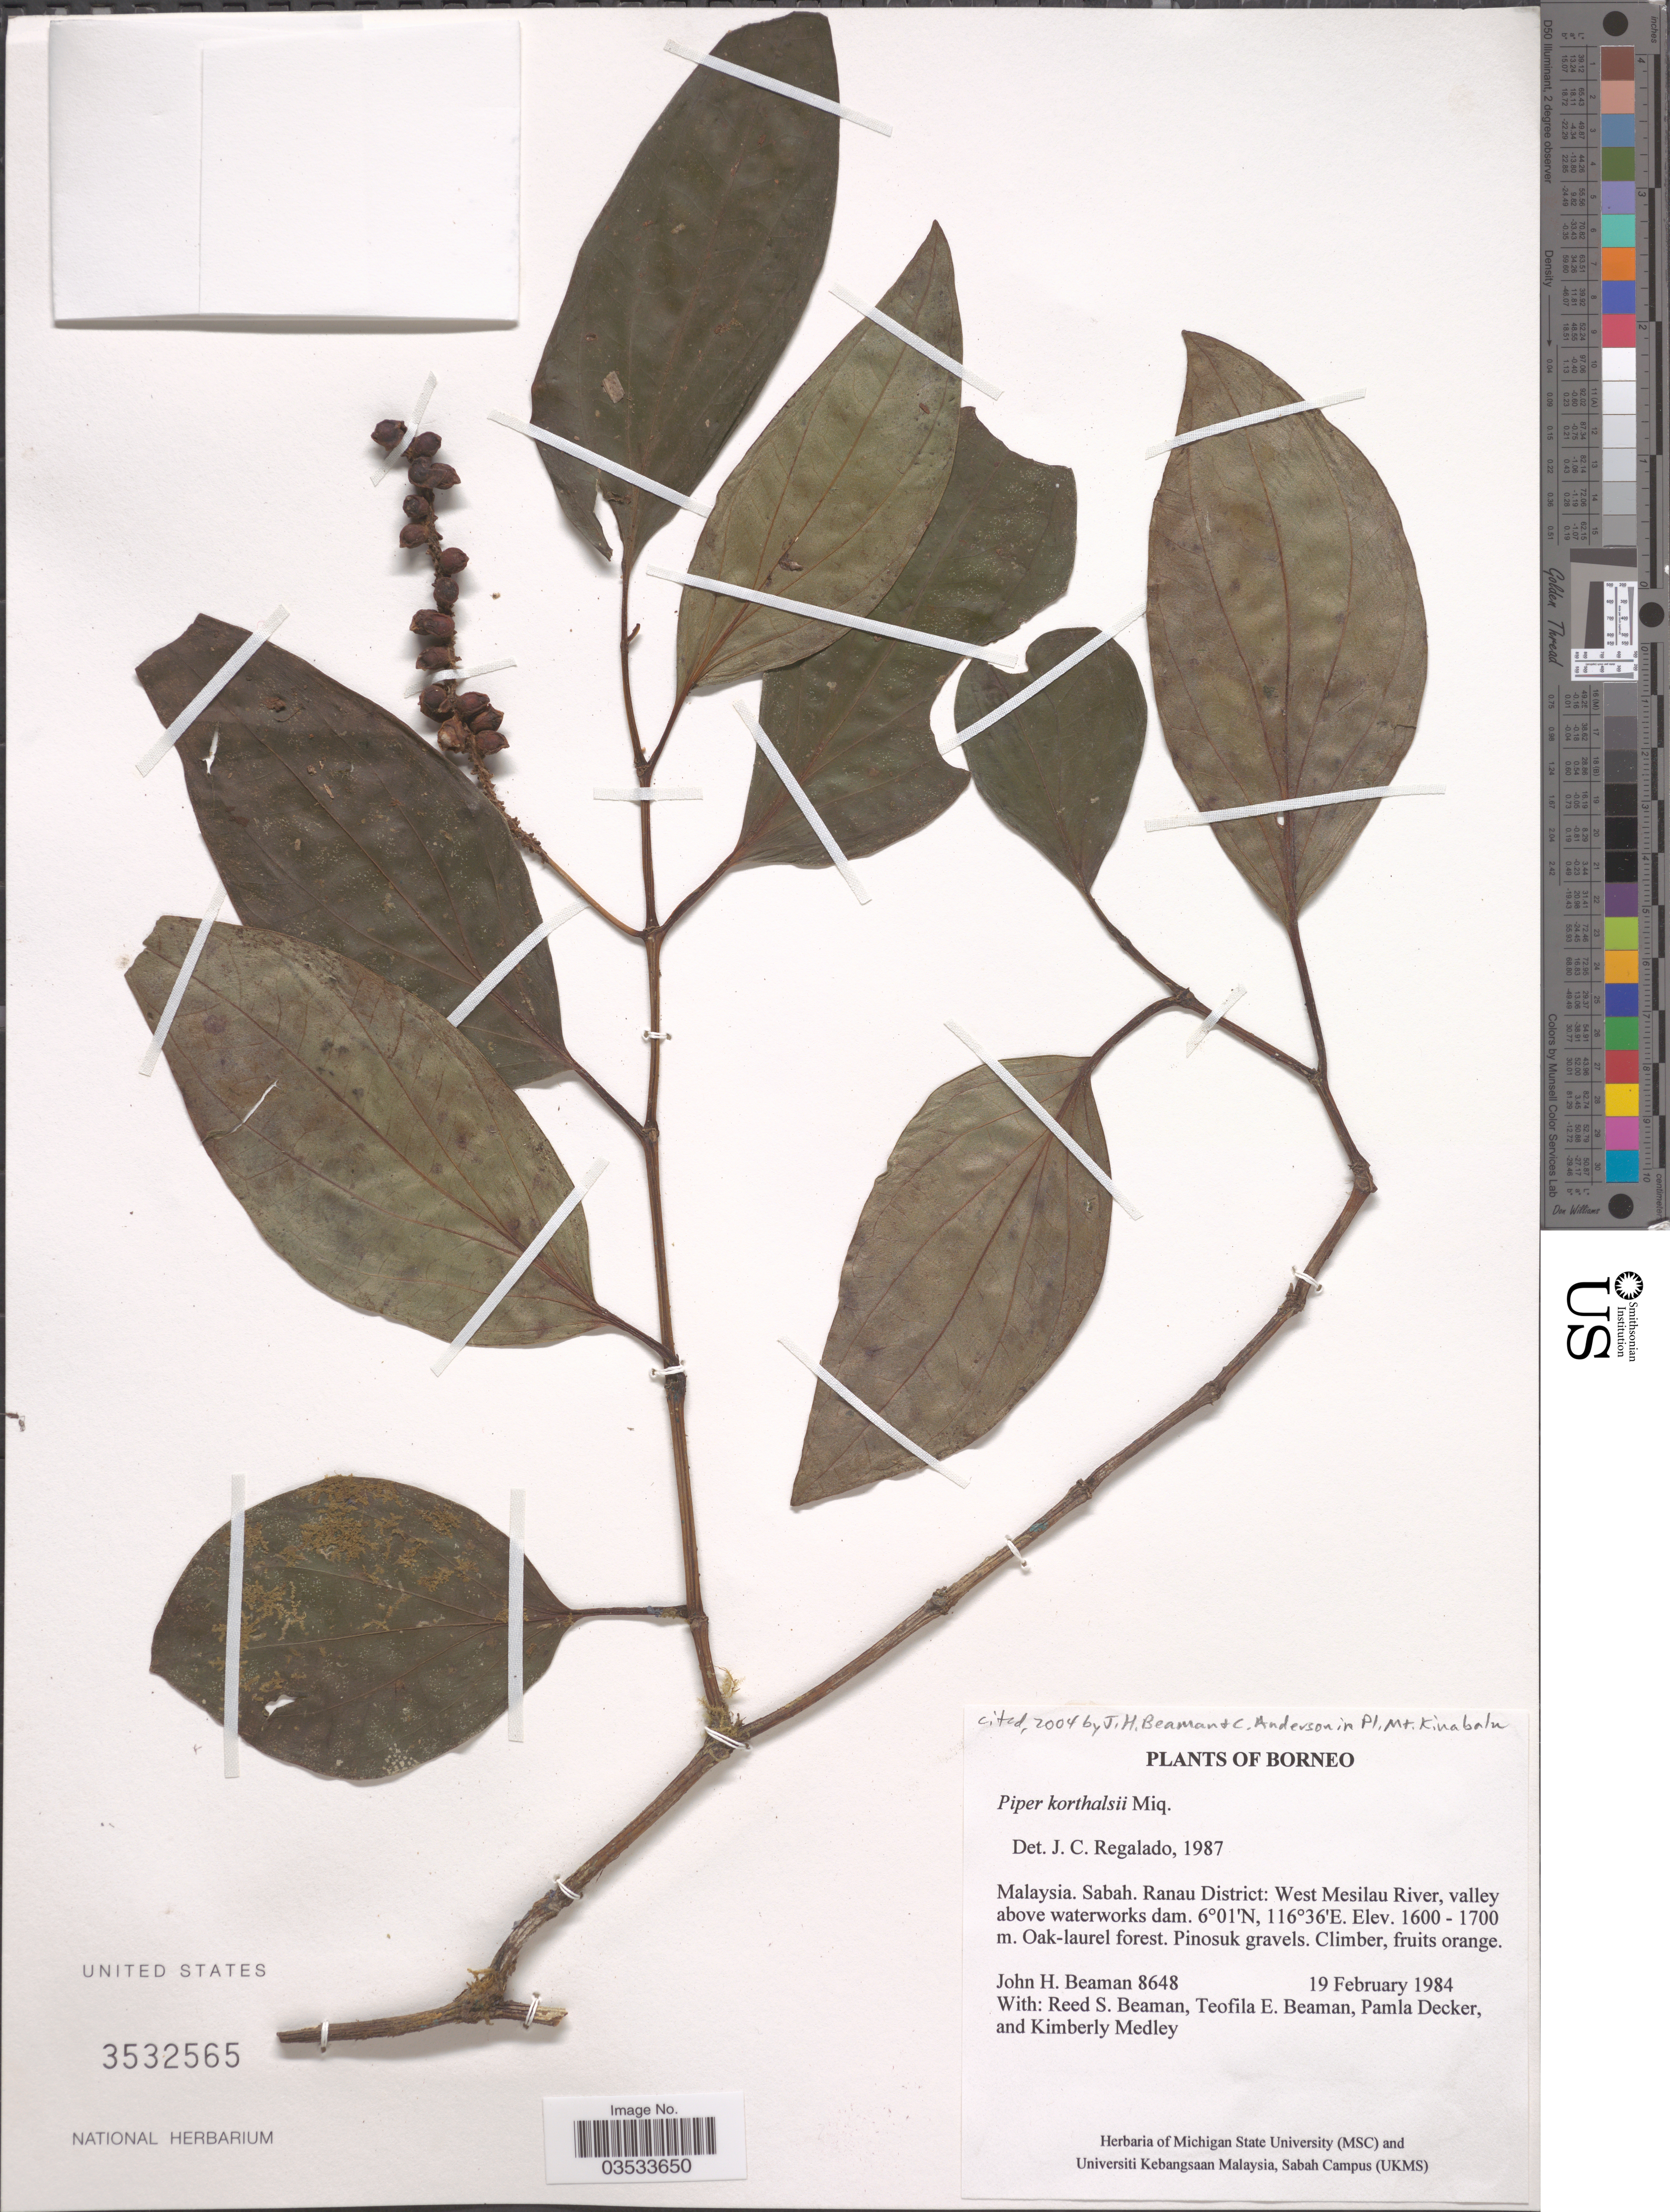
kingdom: Plantae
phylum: Tracheophyta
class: Magnoliopsida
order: Piperales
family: Piperaceae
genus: Piper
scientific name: Piper korthalsii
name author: Blume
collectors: J. H. Beaman, R. S. Beaman, T. E. Beaman, P. Decker & K. Medley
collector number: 8648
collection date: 1984-02-19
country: Malaysia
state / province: Sabah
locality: Borneo. Ranau District: West Mesilau River, valley above waterworks dam.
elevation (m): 1600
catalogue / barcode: US 3532565